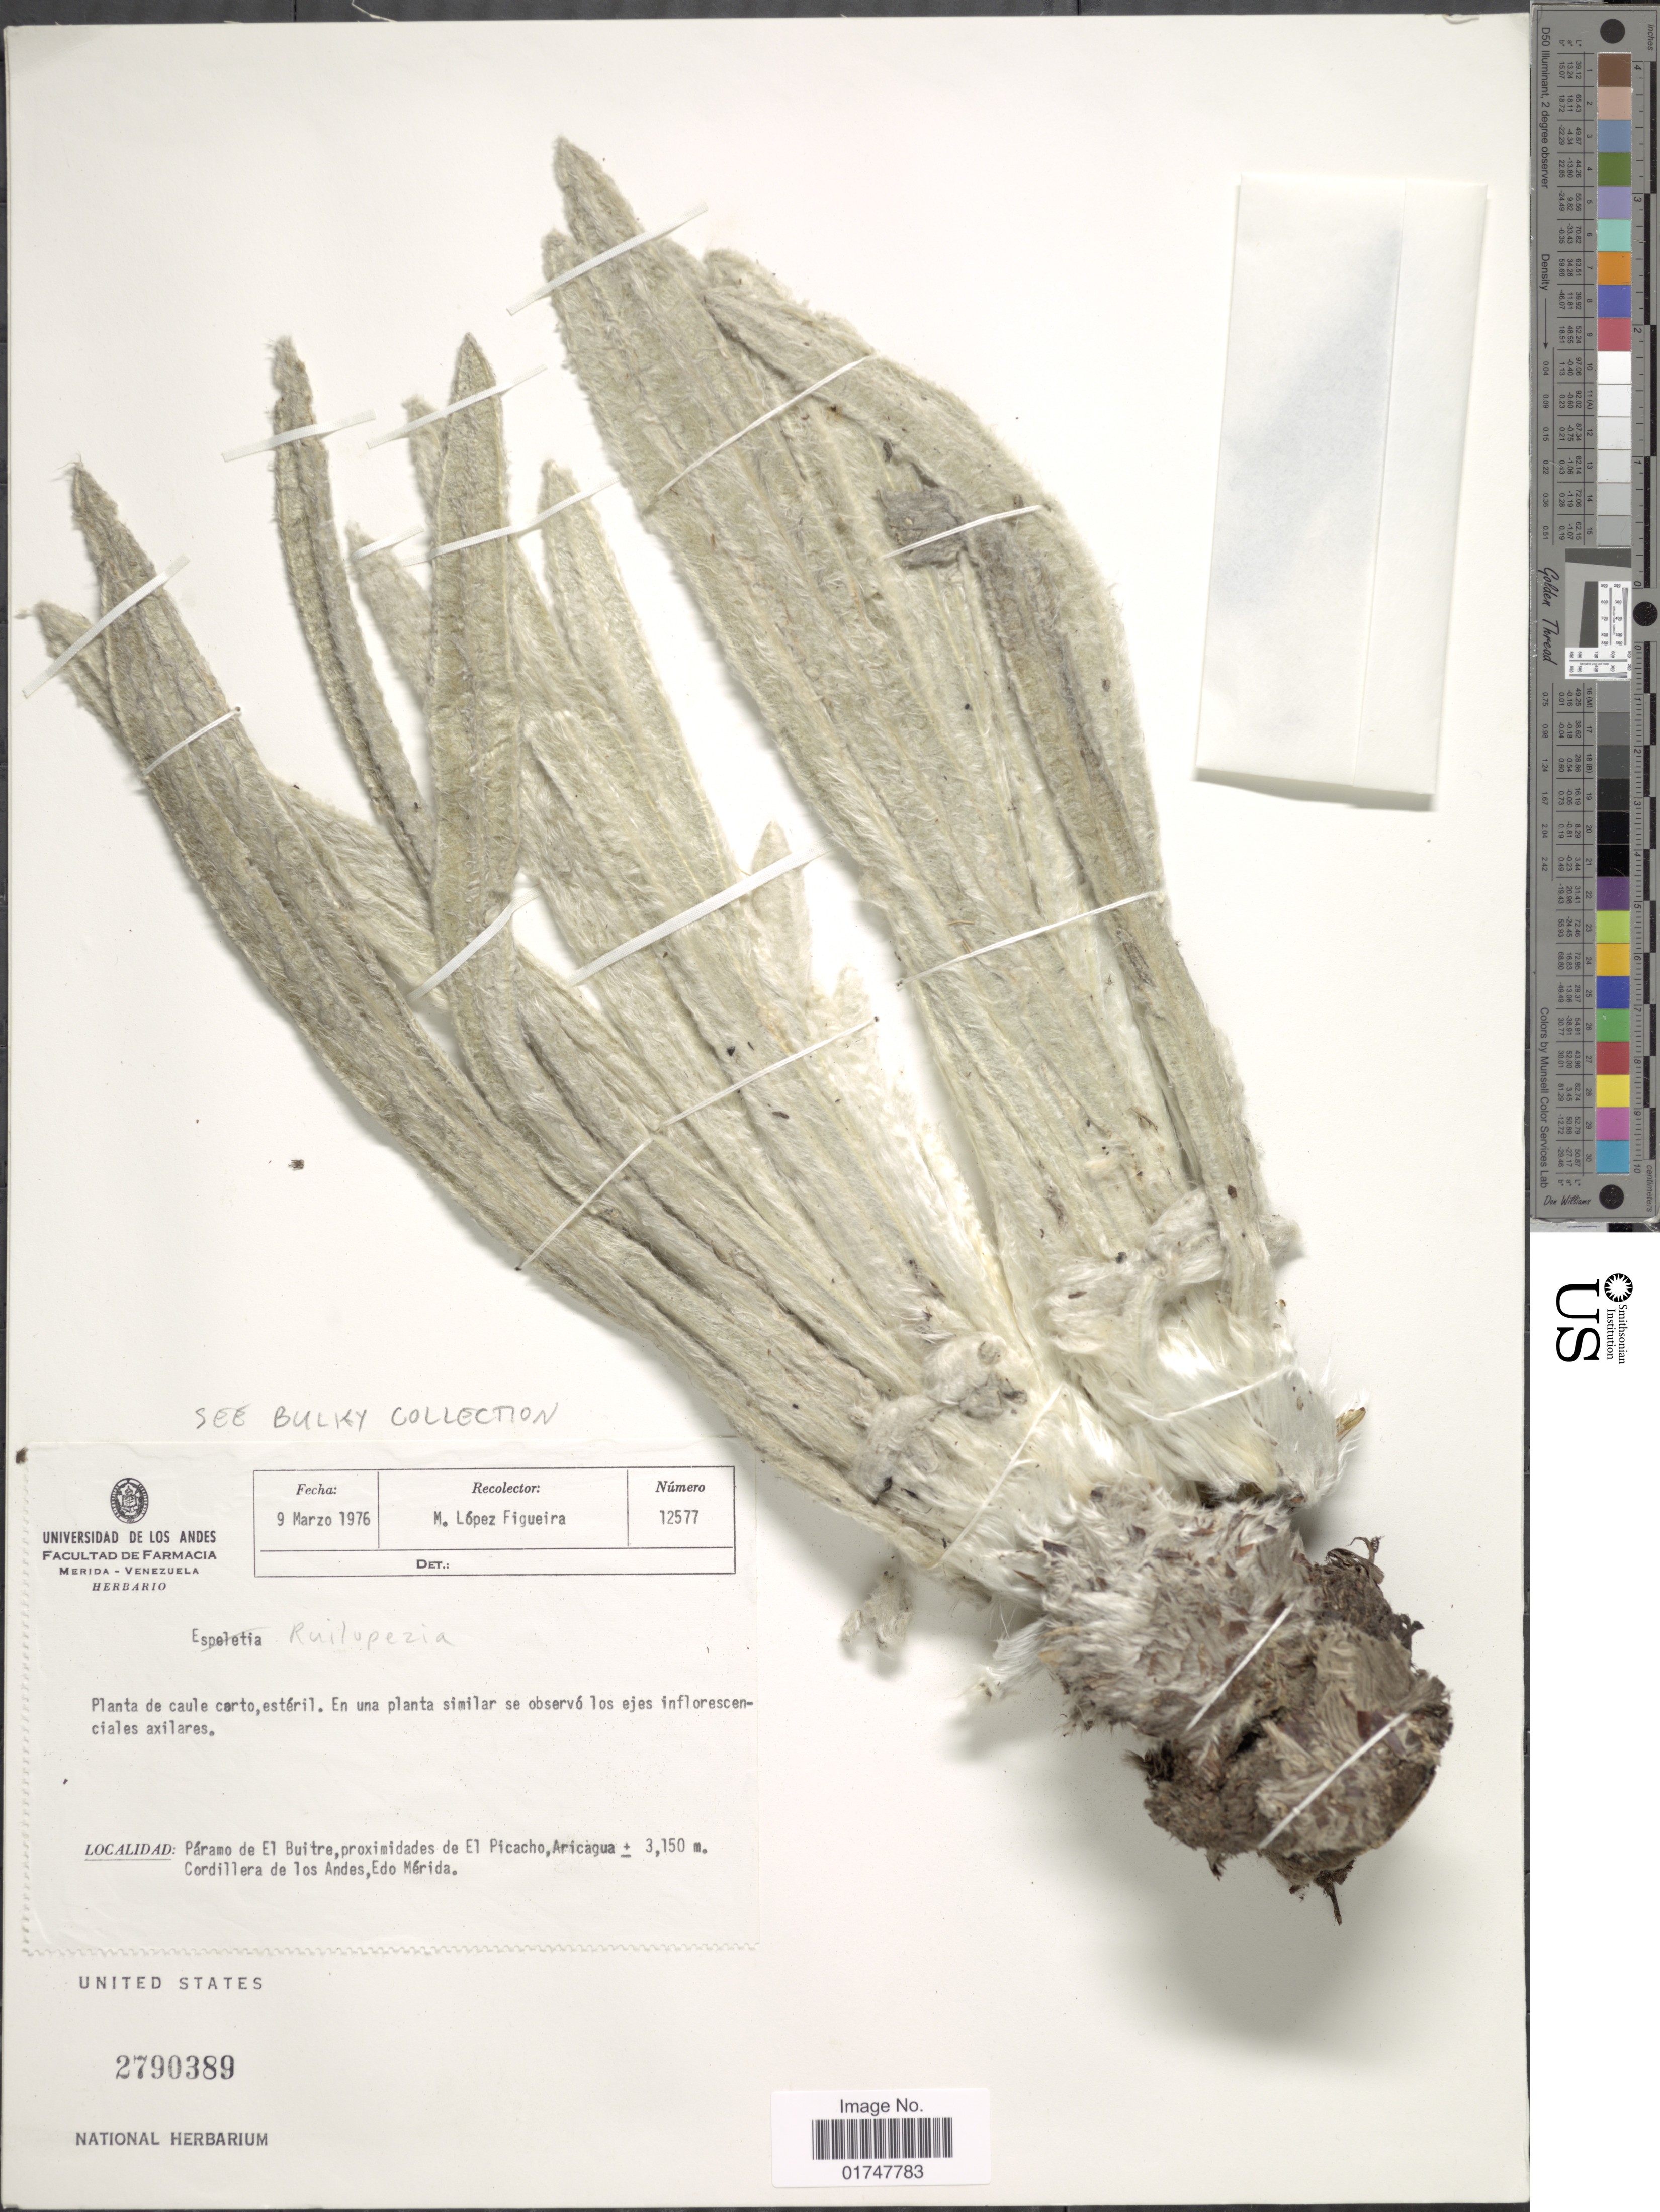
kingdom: Plantae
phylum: Tracheophyta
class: Magnoliopsida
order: Asterales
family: Asteraceae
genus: Ruilopezia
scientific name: Ruilopezia sp.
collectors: M. Lopéz-F.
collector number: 12577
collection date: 1976-03-09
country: Venezuela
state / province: Mérida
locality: Páramo de El Buitre, proximidades de El Picacho, Aricagua, Cordillera de los Andes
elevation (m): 3150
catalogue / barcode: US 2790389